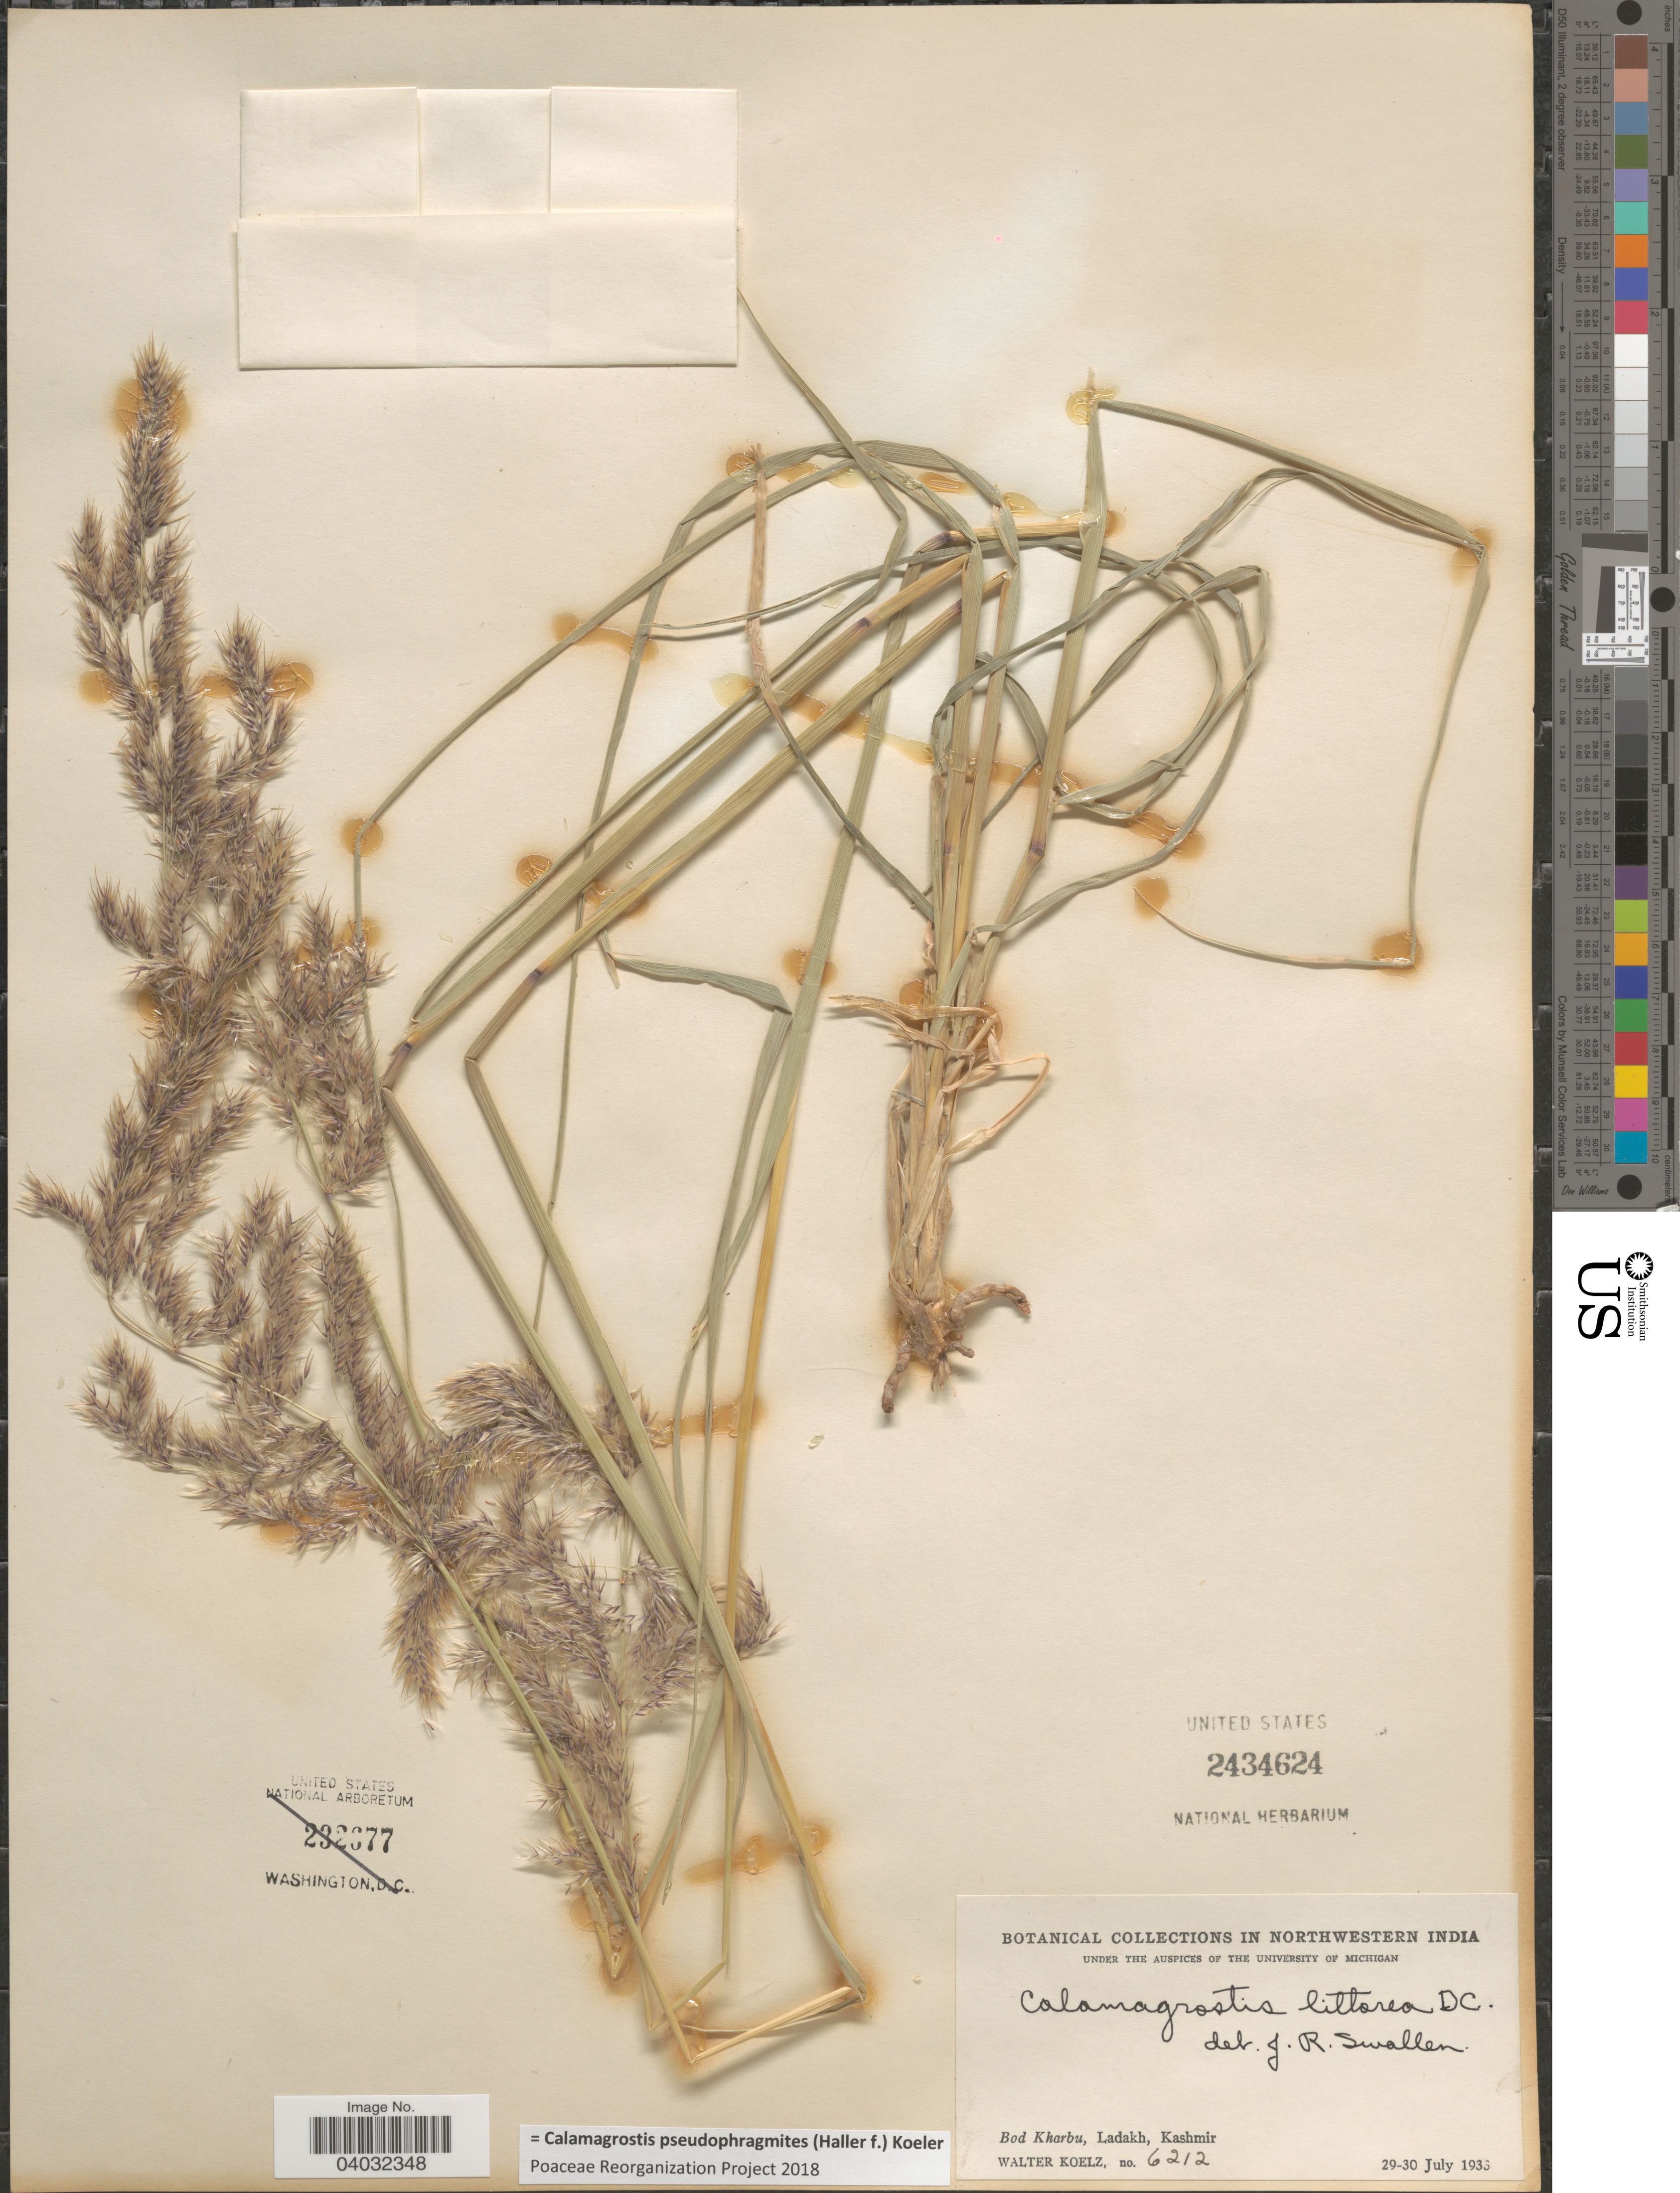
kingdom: Plantae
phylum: Tracheophyta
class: Liliopsida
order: Poales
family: Poaceae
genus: Calamagrostis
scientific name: Calamagrostis pseudophragmites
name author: (Haller f.) Koeler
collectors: W. N. Koelz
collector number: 6212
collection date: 1933-07-29/1933-07-30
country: India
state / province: Jammu and Kashmir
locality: Northwestern India. Bod Kharbu, Ladakh, Kashmir.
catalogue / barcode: US 2434624